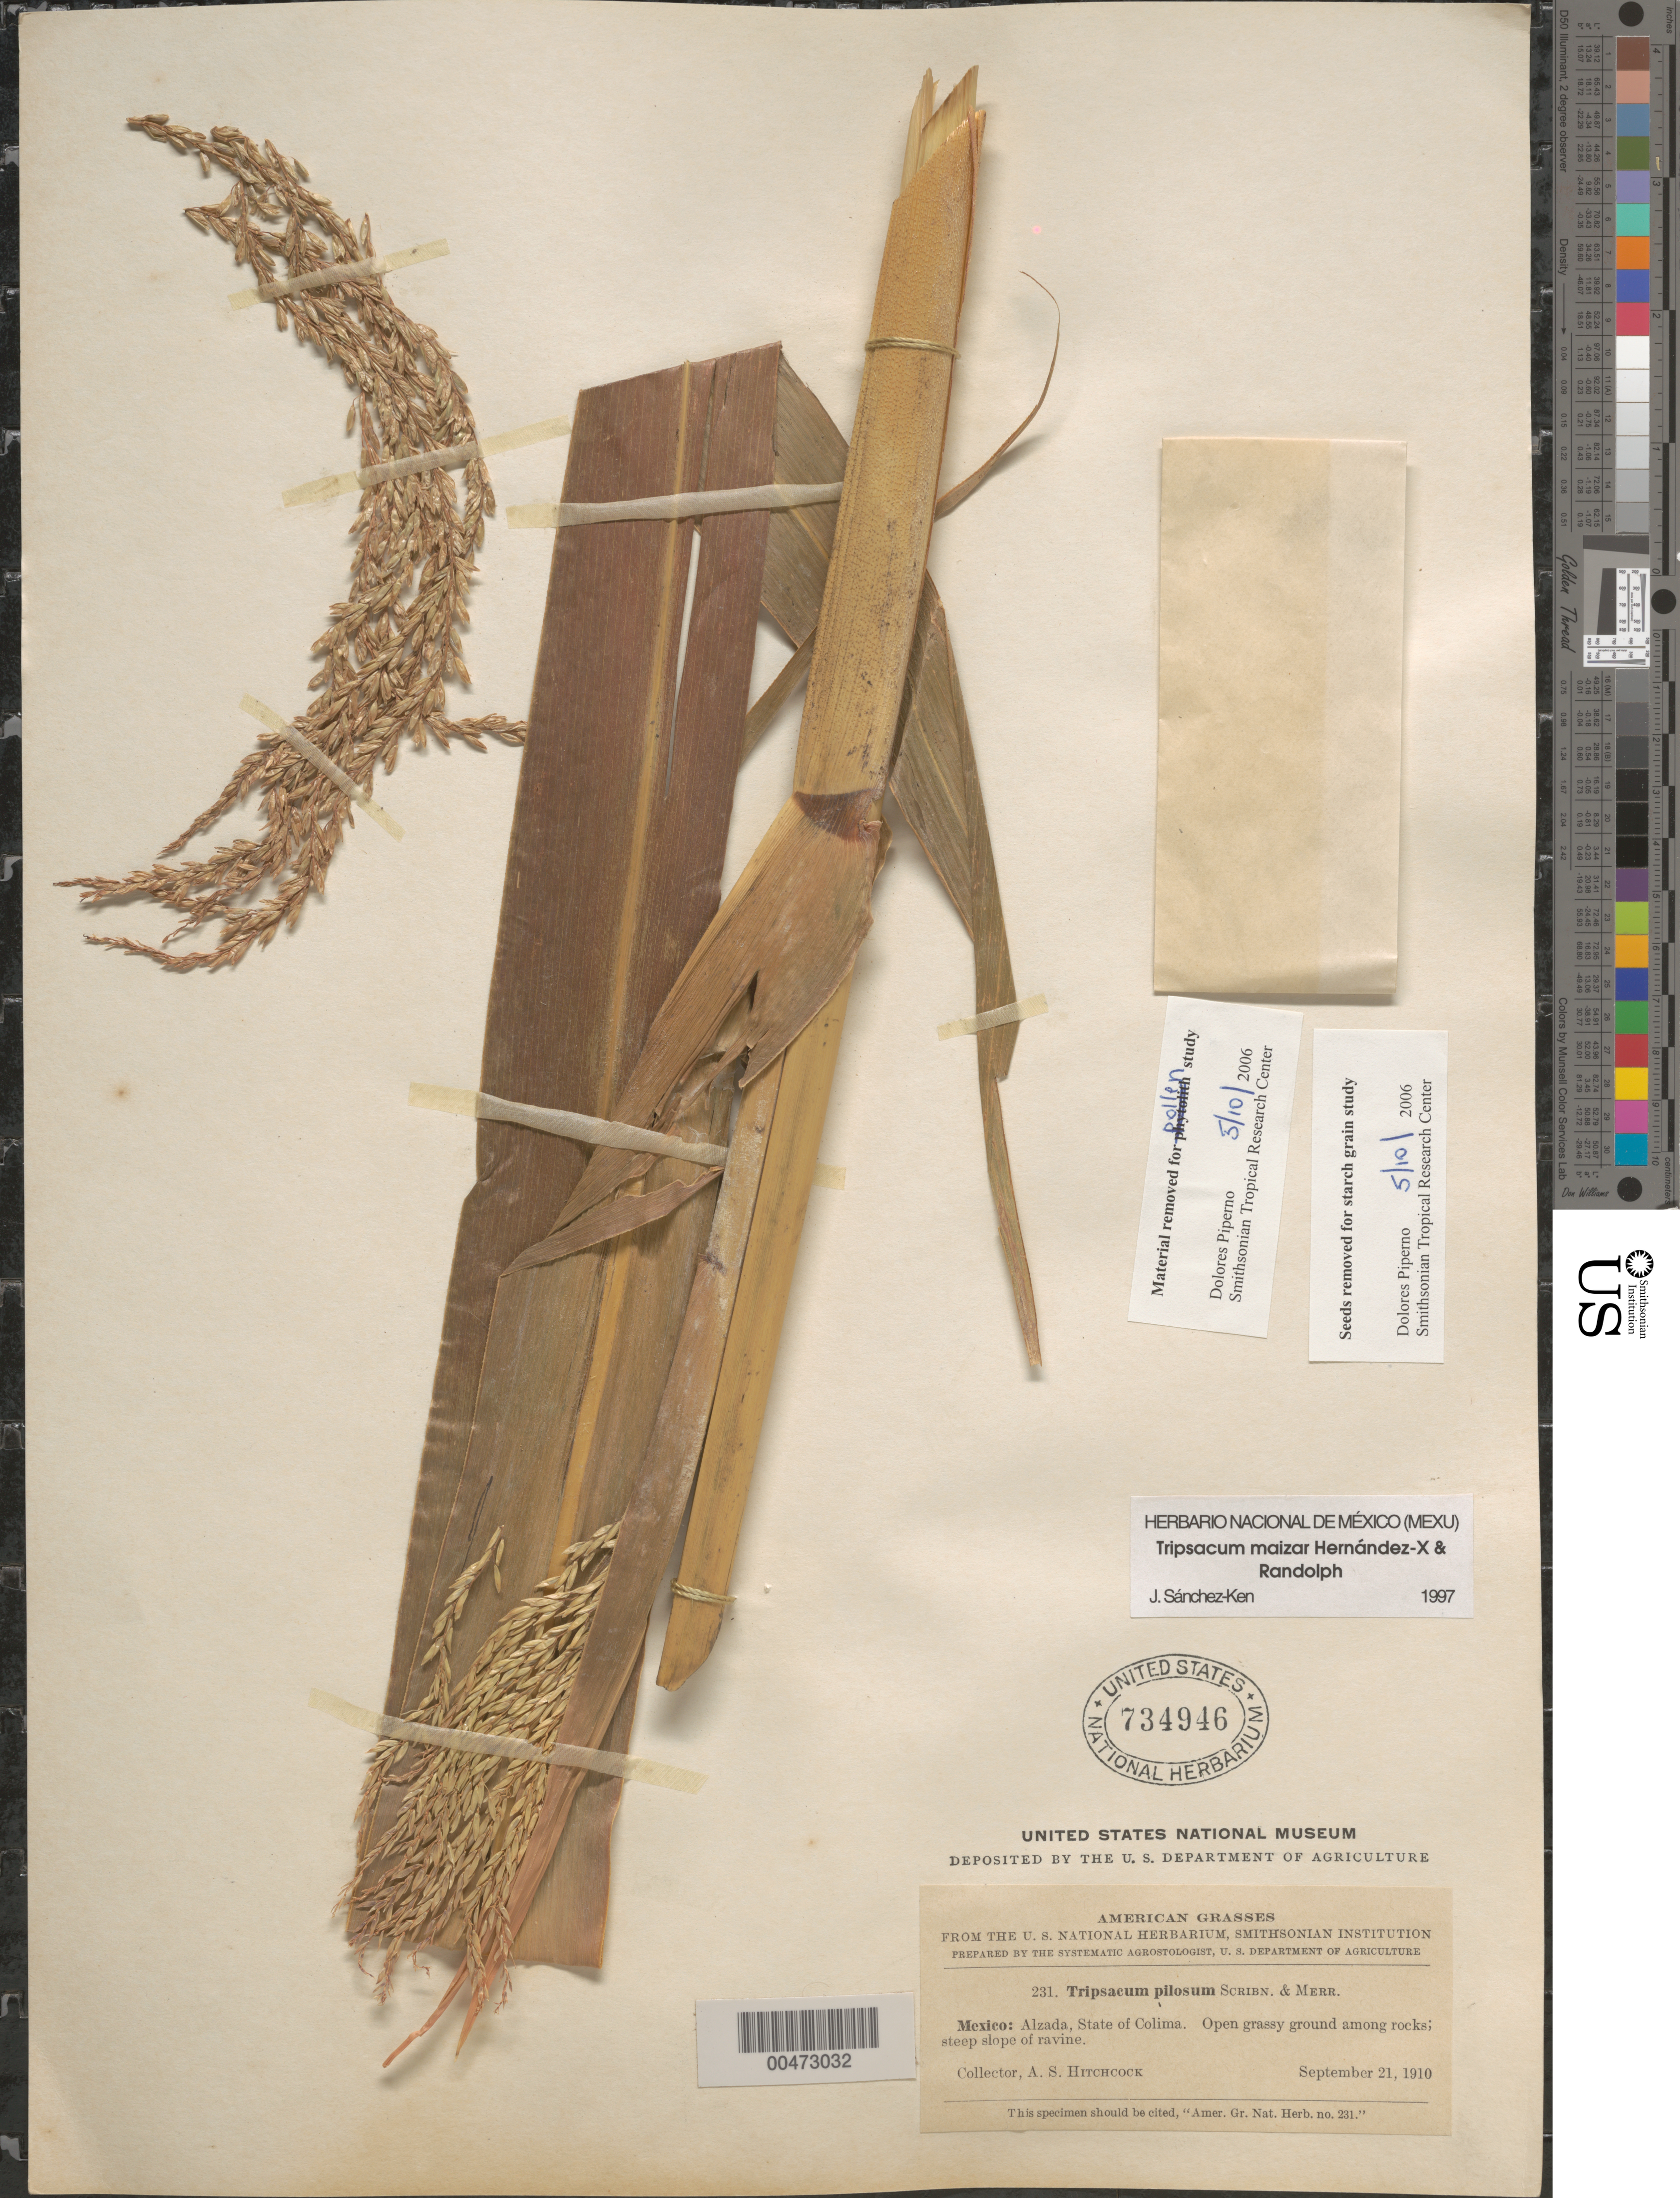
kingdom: Plantae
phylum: Tracheophyta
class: Liliopsida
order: Poales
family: Poaceae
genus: Tripsacum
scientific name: Tripsacum maizar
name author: Hern.-Xol. & Randolph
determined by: Sánchez-Ken, J. G.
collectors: A. S. Hitchcock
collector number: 231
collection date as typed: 21 Sep 1910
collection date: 1910-09-21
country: Mexico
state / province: Colima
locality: Alzada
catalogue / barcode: US 734946